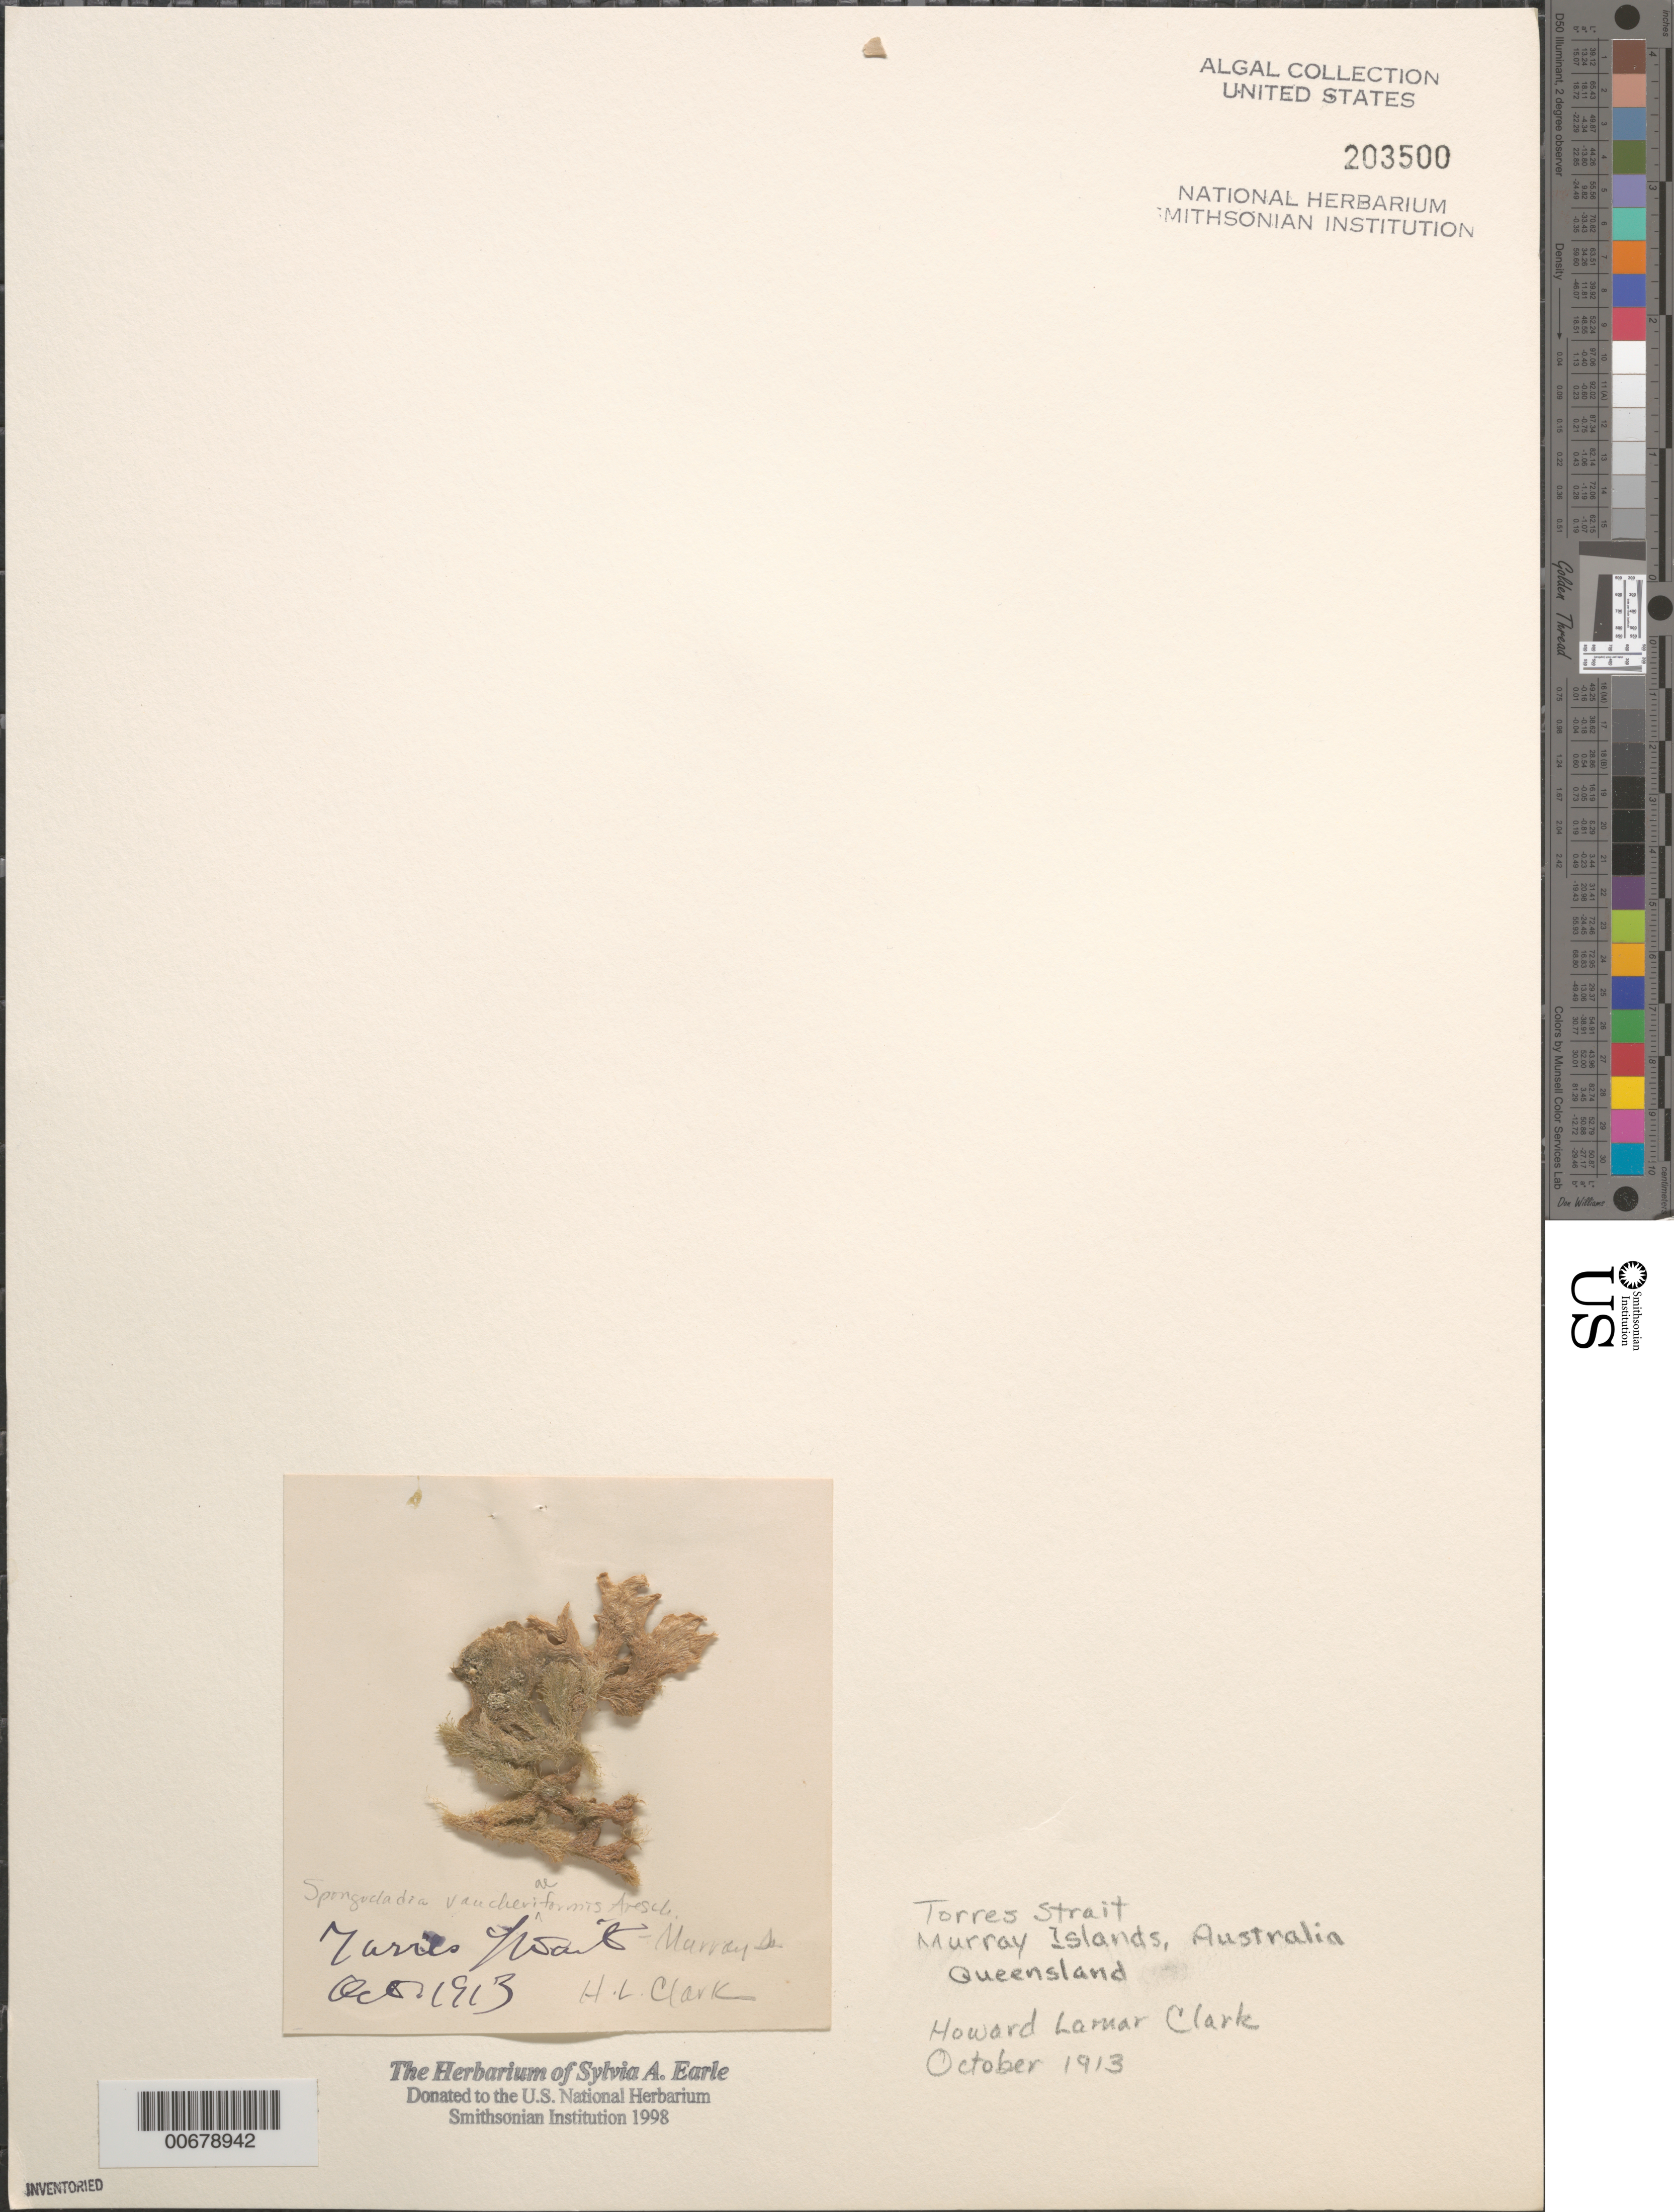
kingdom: Plantae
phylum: Chlorophyta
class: Ulvophyceae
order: Siphonocladales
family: Boodleaceae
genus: Spongocladia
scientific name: Spongocladia vaucheriaeformis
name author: Aresch.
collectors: H. L. Clark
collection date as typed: Oct 1913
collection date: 1913-10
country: Australia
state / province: Queensland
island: Murray Islands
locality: Torres Strait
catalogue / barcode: US 203500